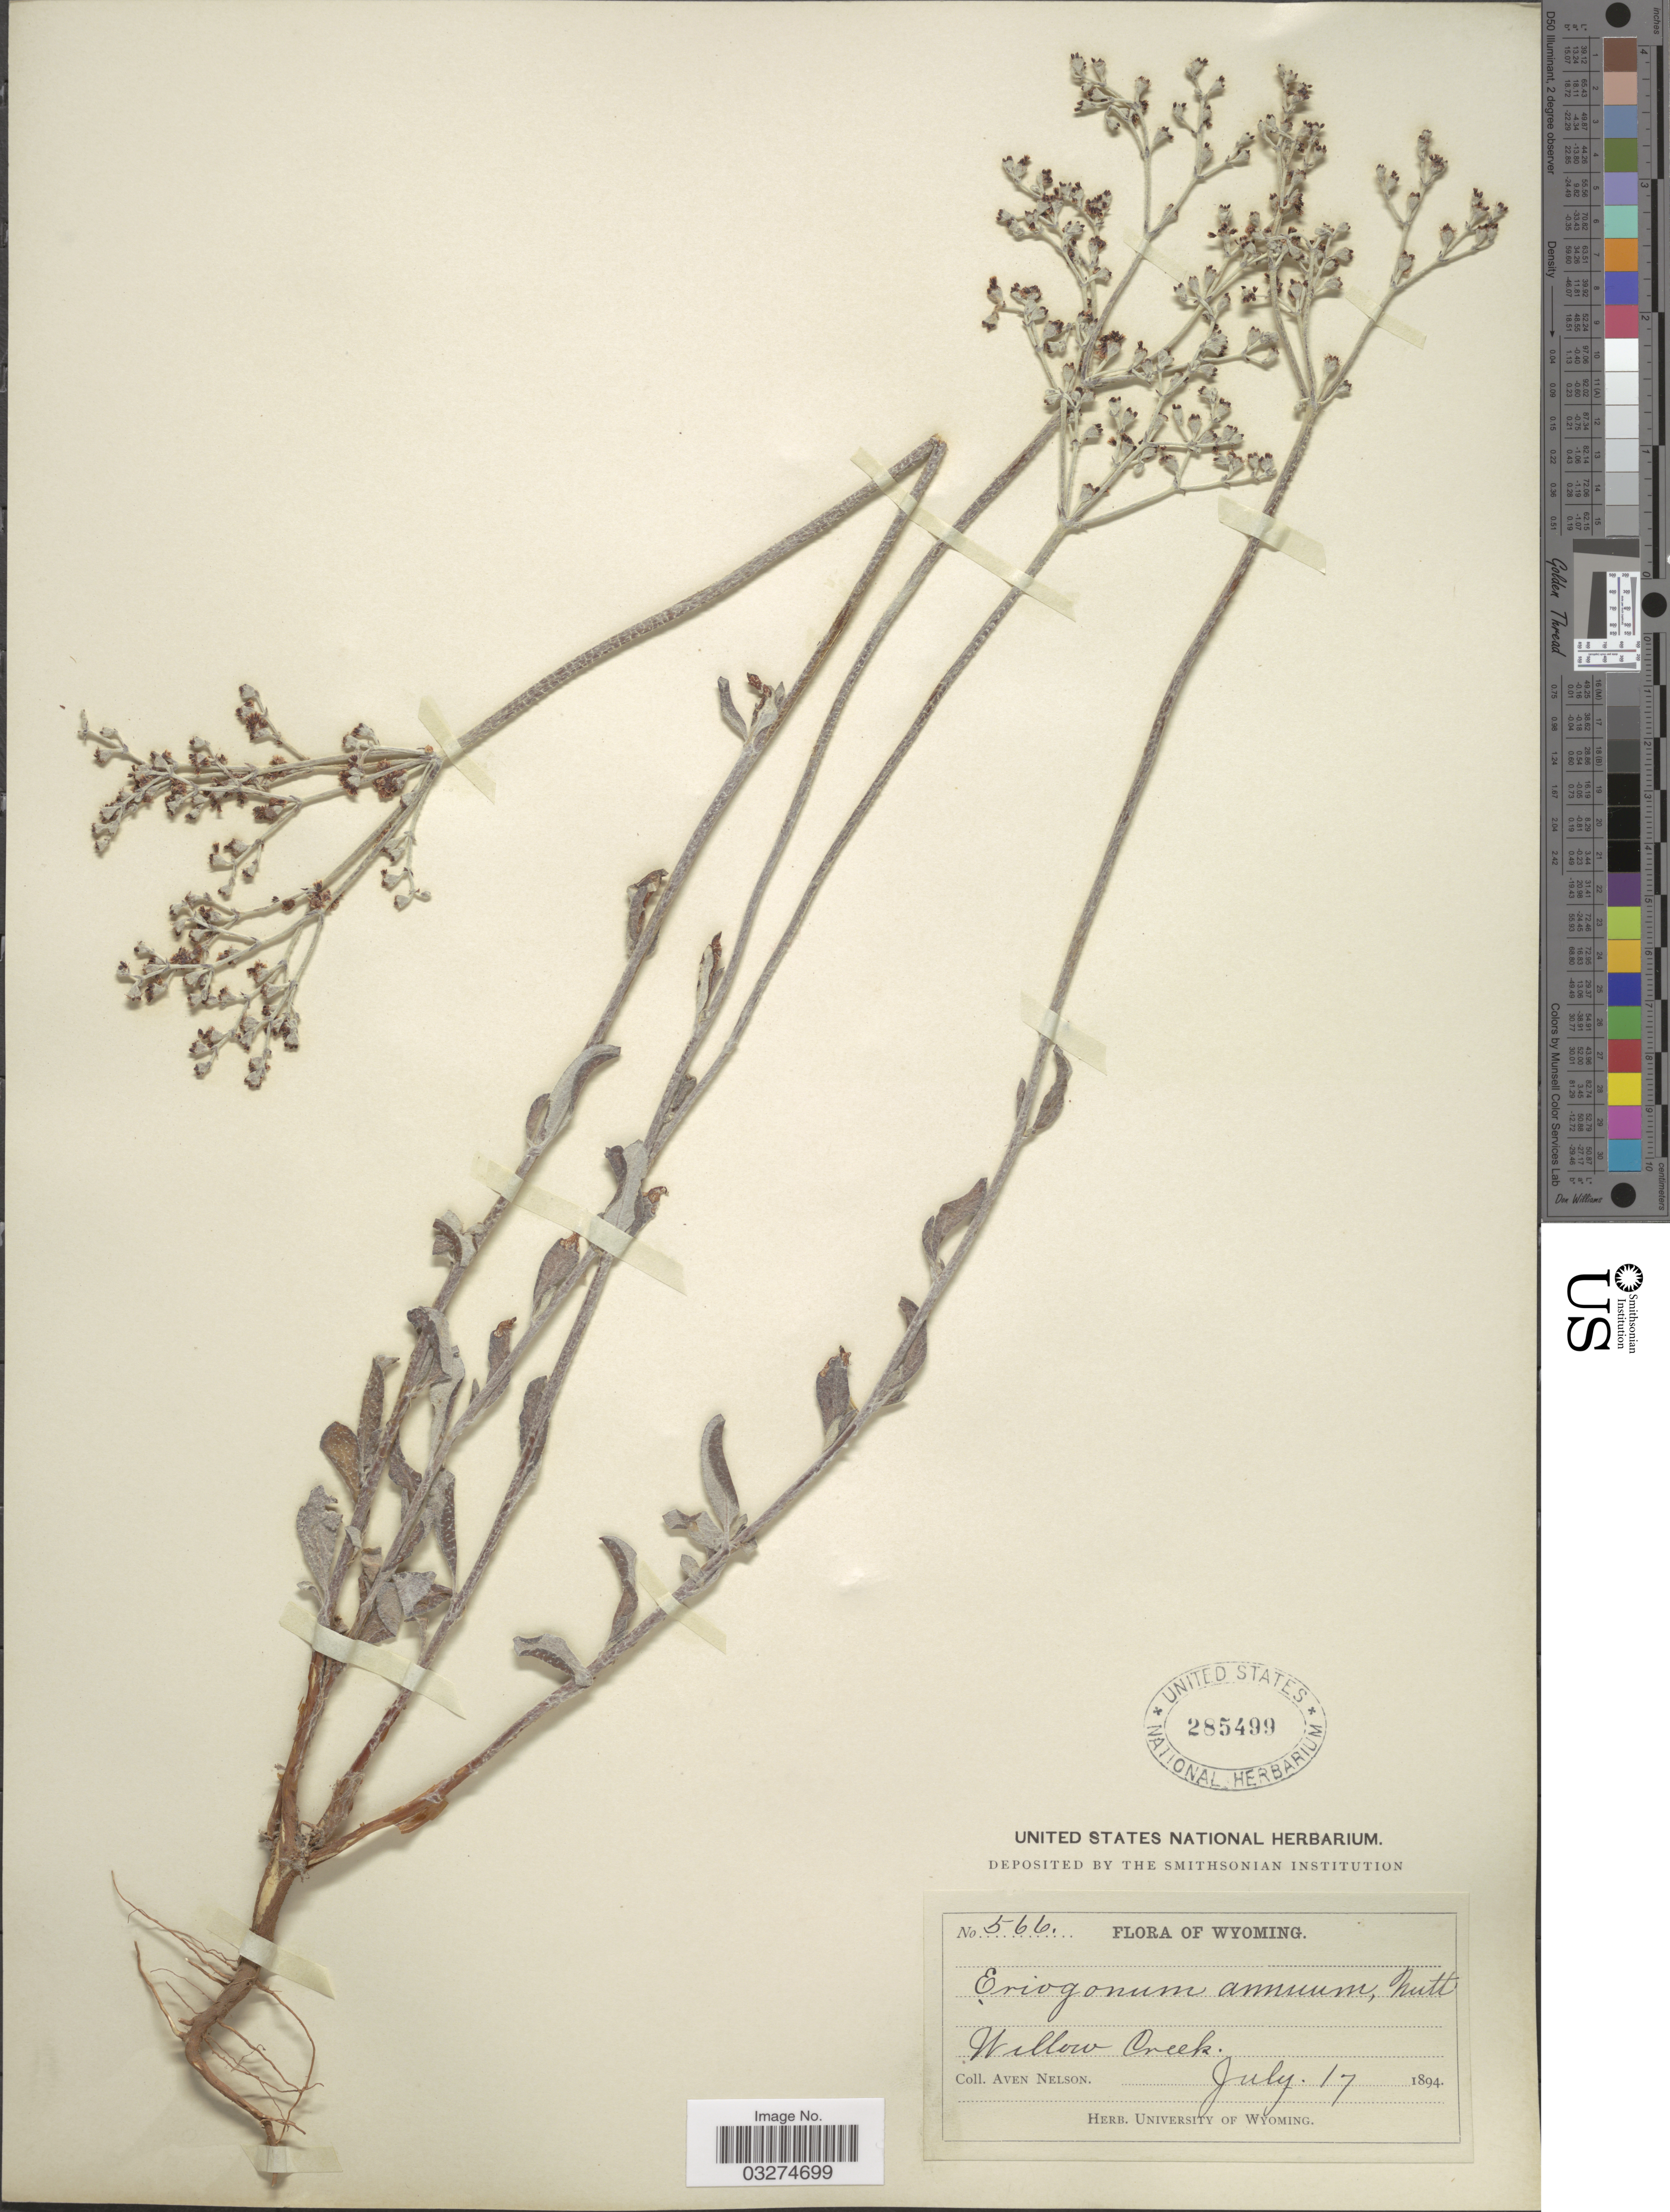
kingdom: Plantae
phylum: Tracheophyta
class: Magnoliopsida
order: Caryophyllales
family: Polygonaceae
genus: Eriogonum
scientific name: Eriogonum annuum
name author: Nutt.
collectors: A. Nelson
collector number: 566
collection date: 1894-07-17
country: United States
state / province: Wyoming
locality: Willow Creek.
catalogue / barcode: US 285499